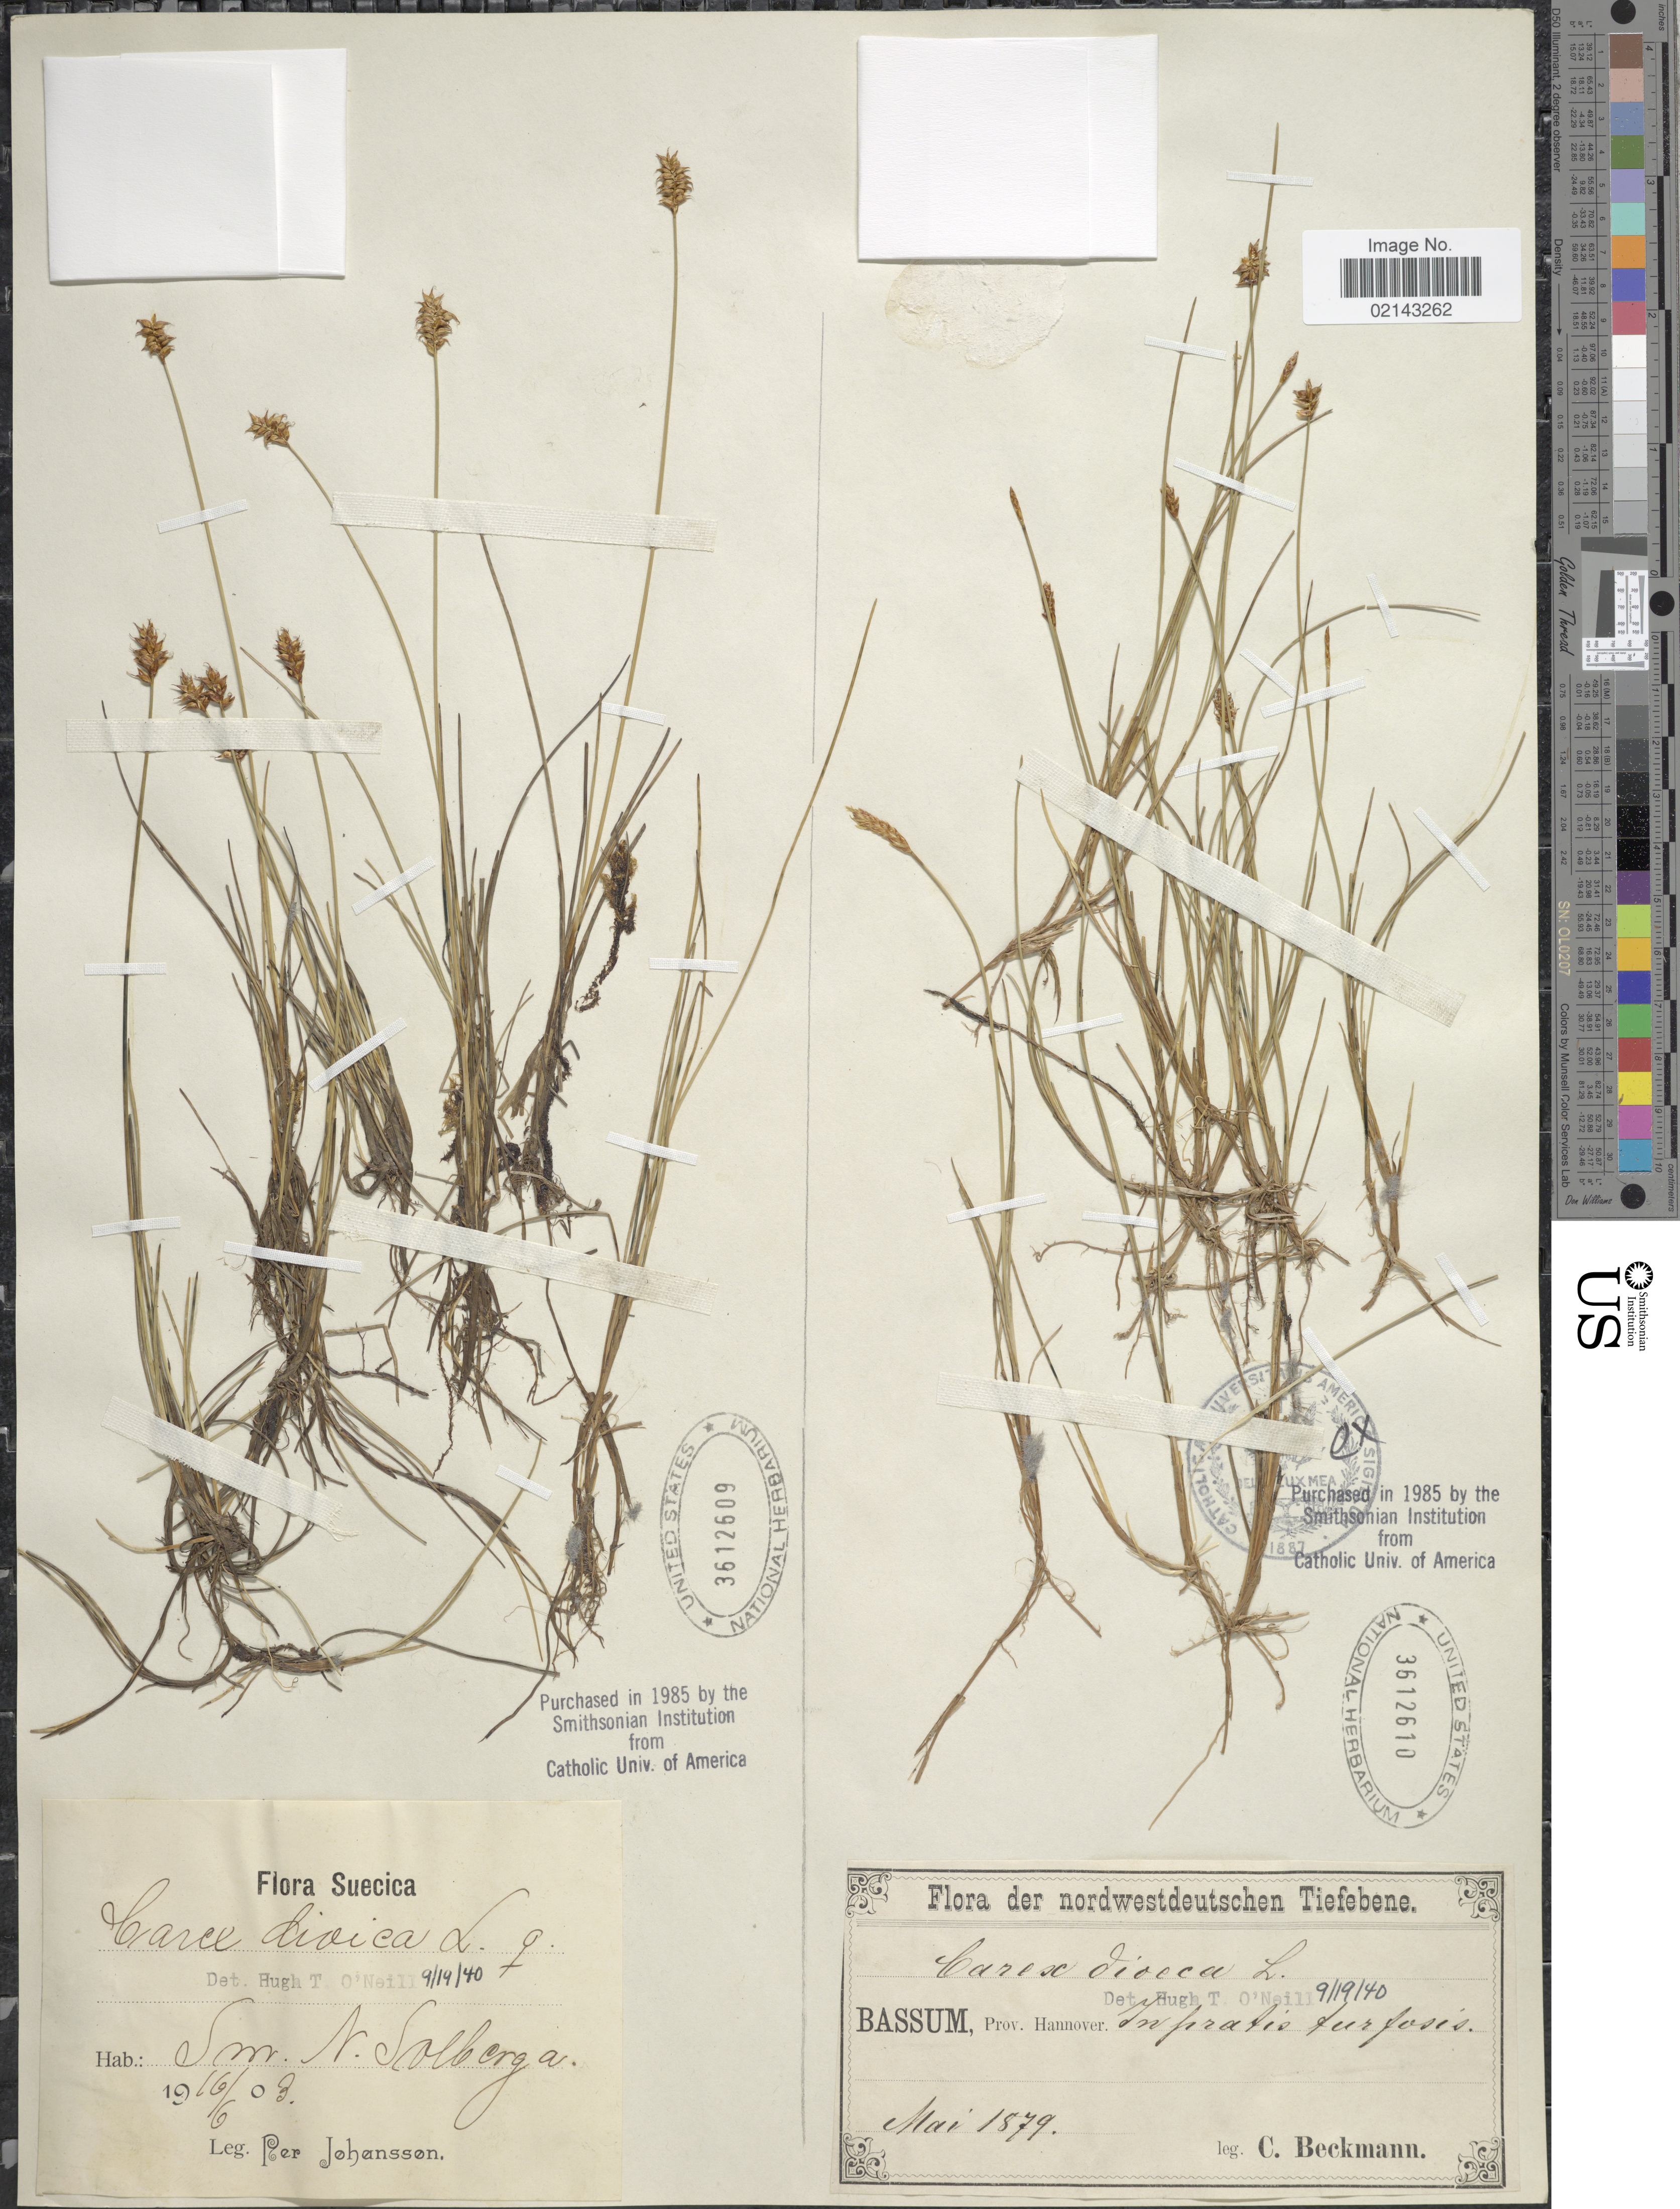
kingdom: Plantae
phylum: Tracheophyta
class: Liliopsida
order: Poales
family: Cyperaceae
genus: Carex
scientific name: Carex dioica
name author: L.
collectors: P. Johansson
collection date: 1903-06-16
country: Sweden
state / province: Jönköping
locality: Sm. N Solberga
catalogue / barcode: US 3612609